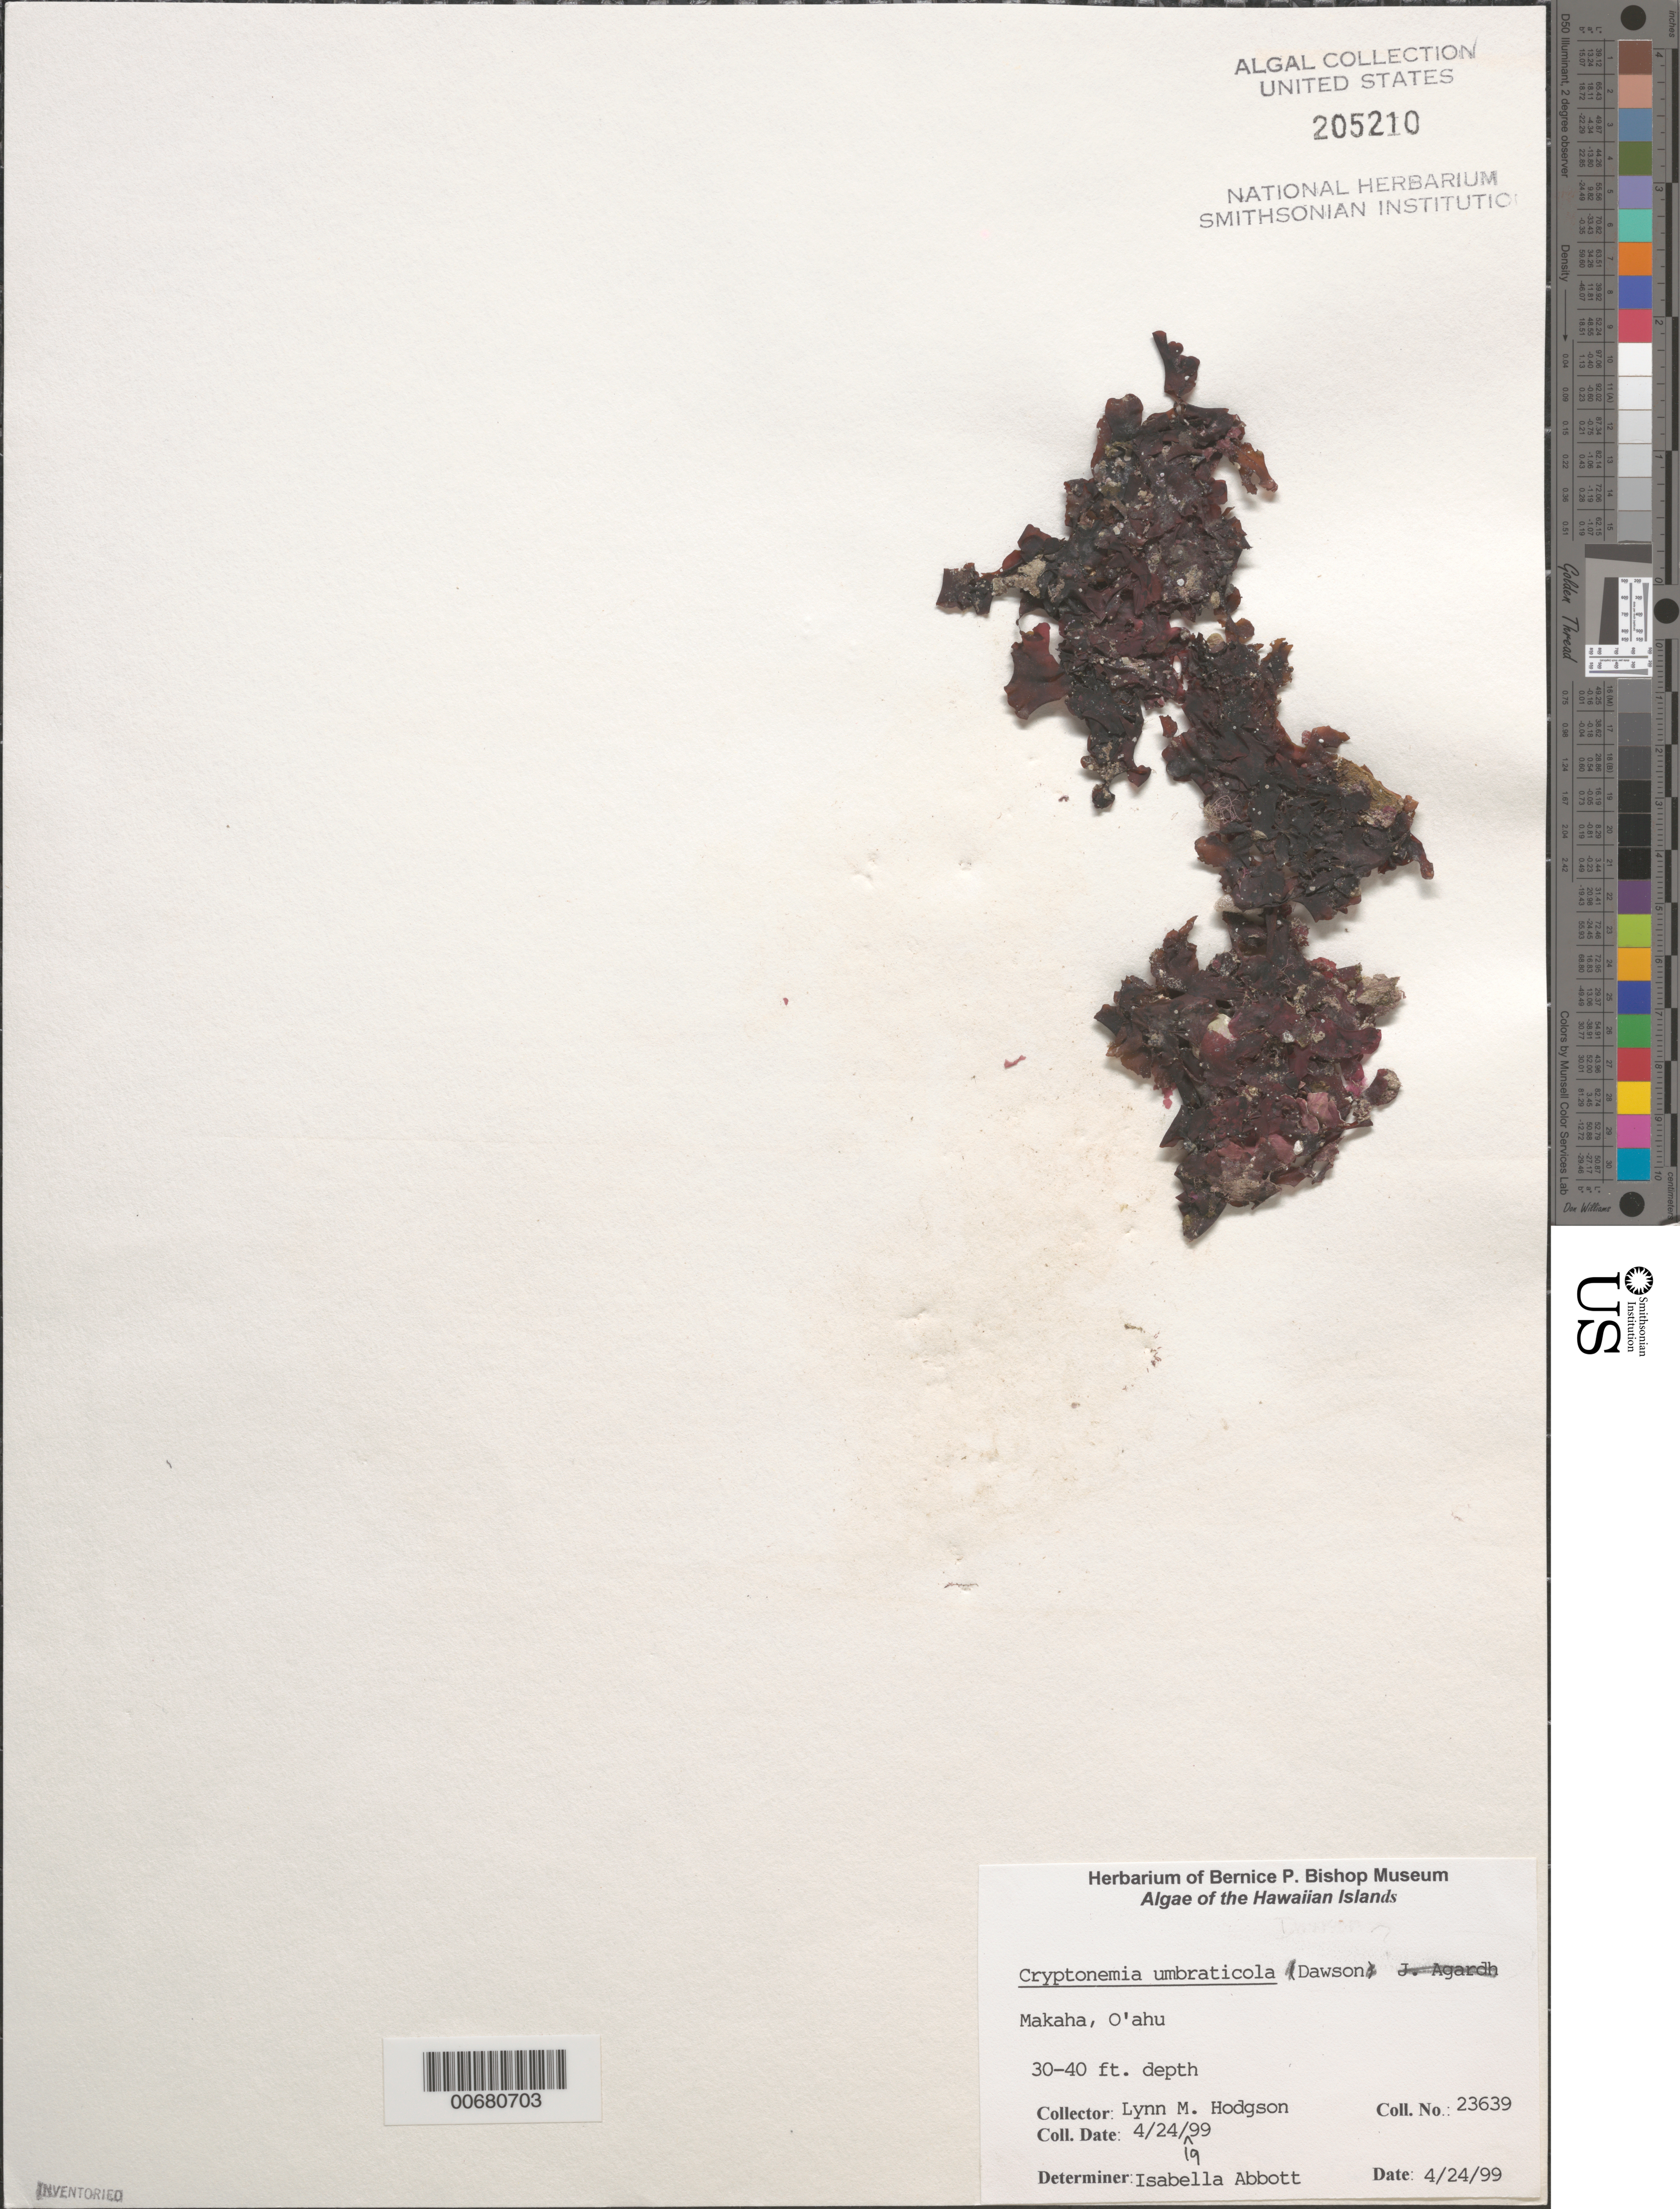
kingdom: Plantae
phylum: Rhodophyta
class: Florideophyceae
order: Gigartinales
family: Chondrymeniaceae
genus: Dissimularia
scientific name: Dissimularia umbraticola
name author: (E.Y. Dawson) G.T.Kraft & G.W. Saunders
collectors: L. M. Hodgson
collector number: IAA 23639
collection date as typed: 24 Apr 1999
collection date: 1999-04-24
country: United States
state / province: Hawaii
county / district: Honolulu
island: Oahu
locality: Makaha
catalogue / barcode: US 205210